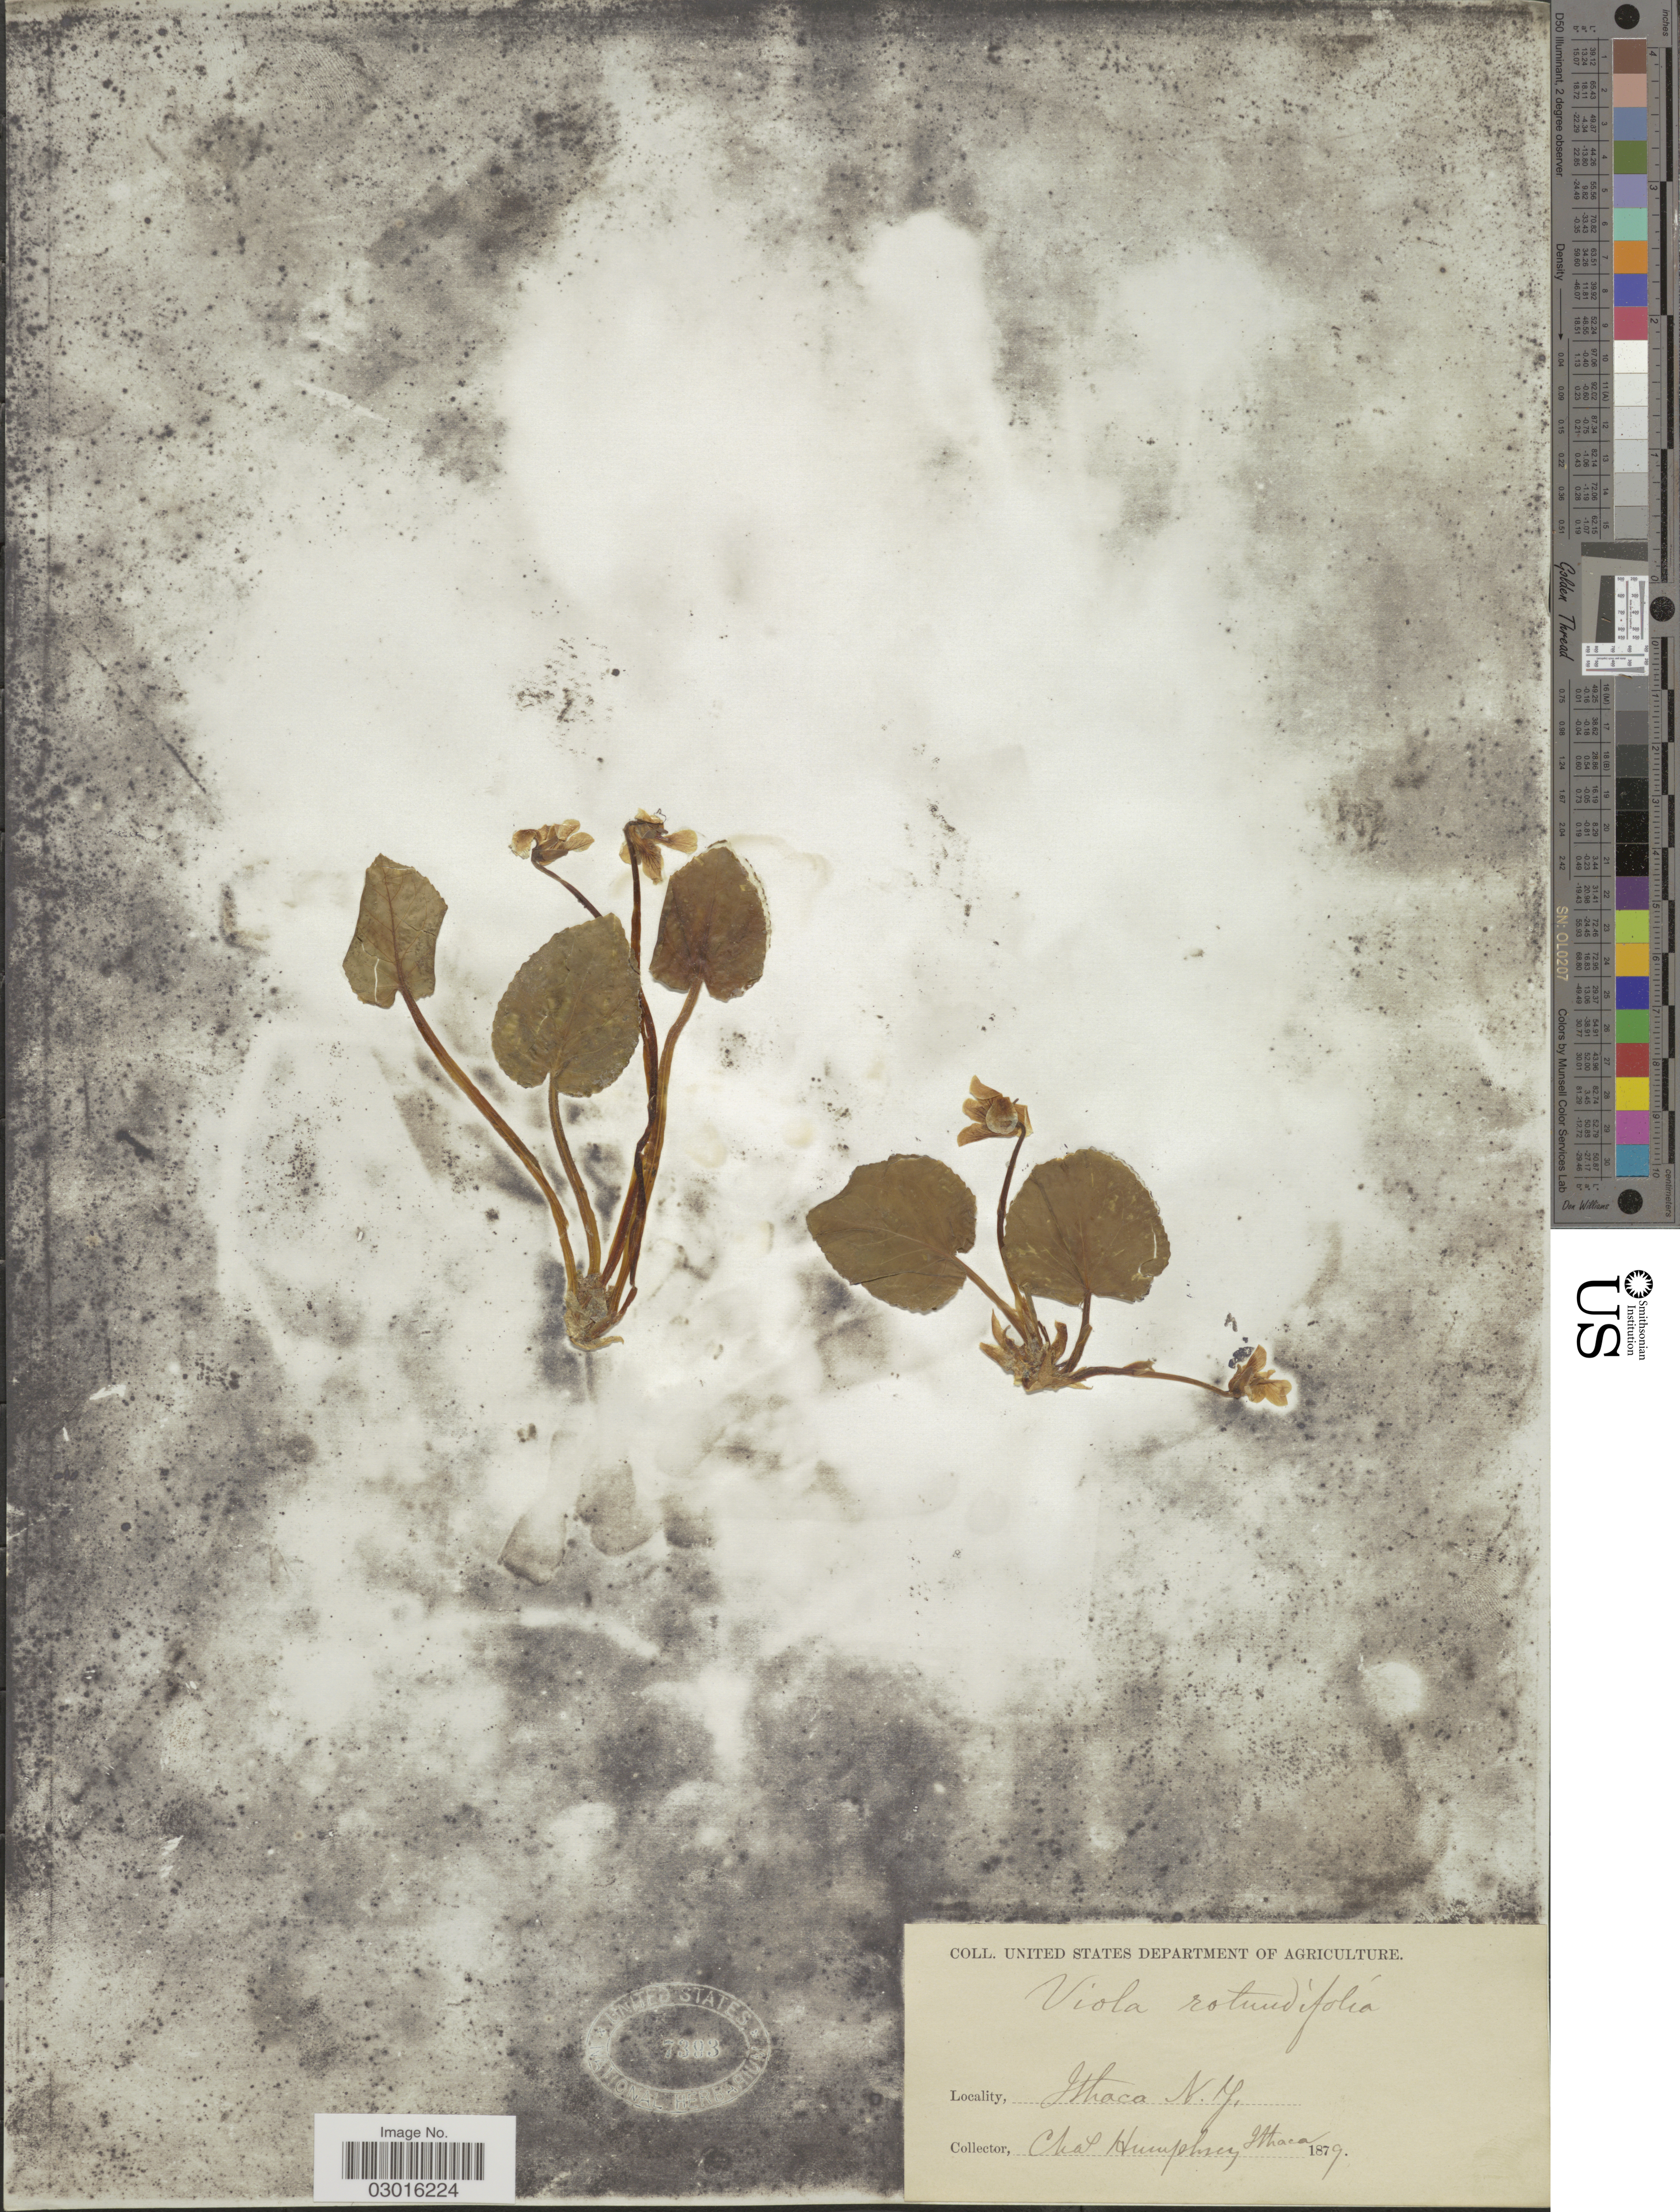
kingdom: Plantae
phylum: Tracheophyta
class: Magnoliopsida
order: Malpighiales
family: Violaceae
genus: Viola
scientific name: Viola rotundifolia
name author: Michx.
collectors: C. Humphrey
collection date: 1879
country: United States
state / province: New York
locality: Ithaca.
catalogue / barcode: US 7393